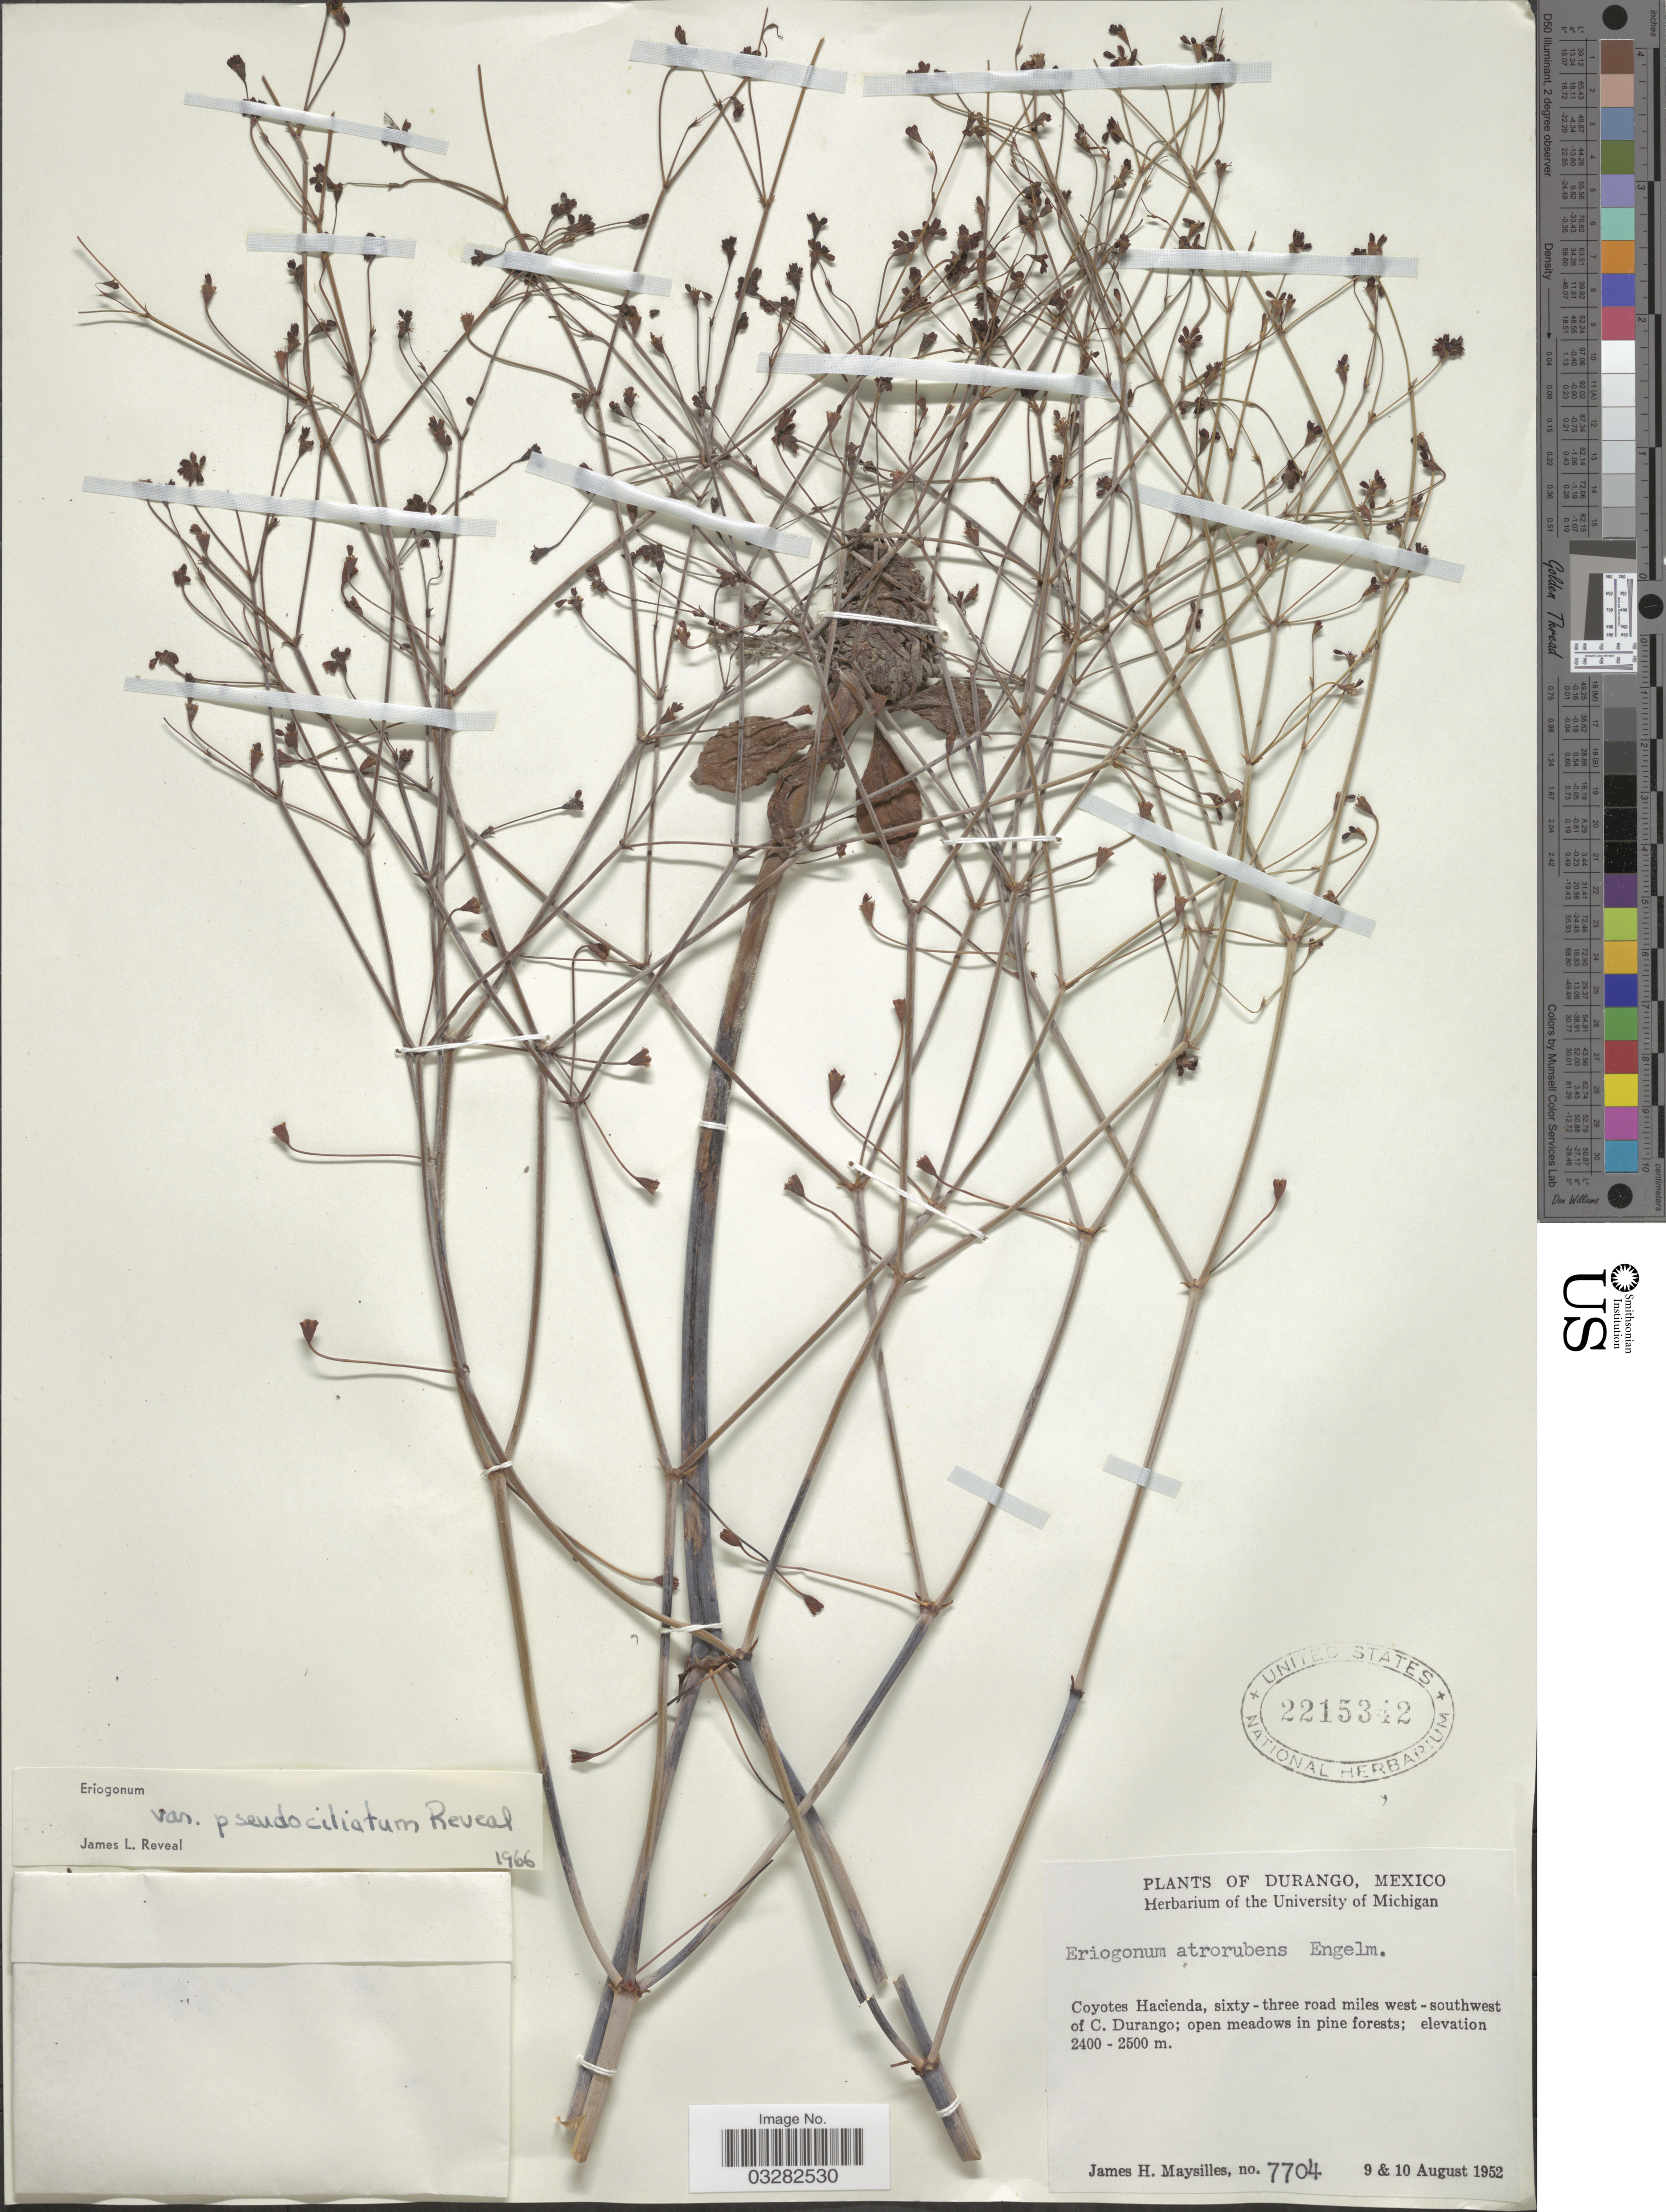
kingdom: Plantae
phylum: Tracheophyta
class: Magnoliopsida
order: Caryophyllales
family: Polygonaceae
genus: Eriogonum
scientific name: Eriogonum atrorubens var. pseudociliatum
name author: Reveal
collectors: J. Maysilles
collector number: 7704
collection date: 1952-08-09/1952-08-10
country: Mexico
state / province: Durango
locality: Coyotes Hacienda, sixty - three road miles west - southwest of C. Durango.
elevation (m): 2400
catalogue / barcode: US 2215342